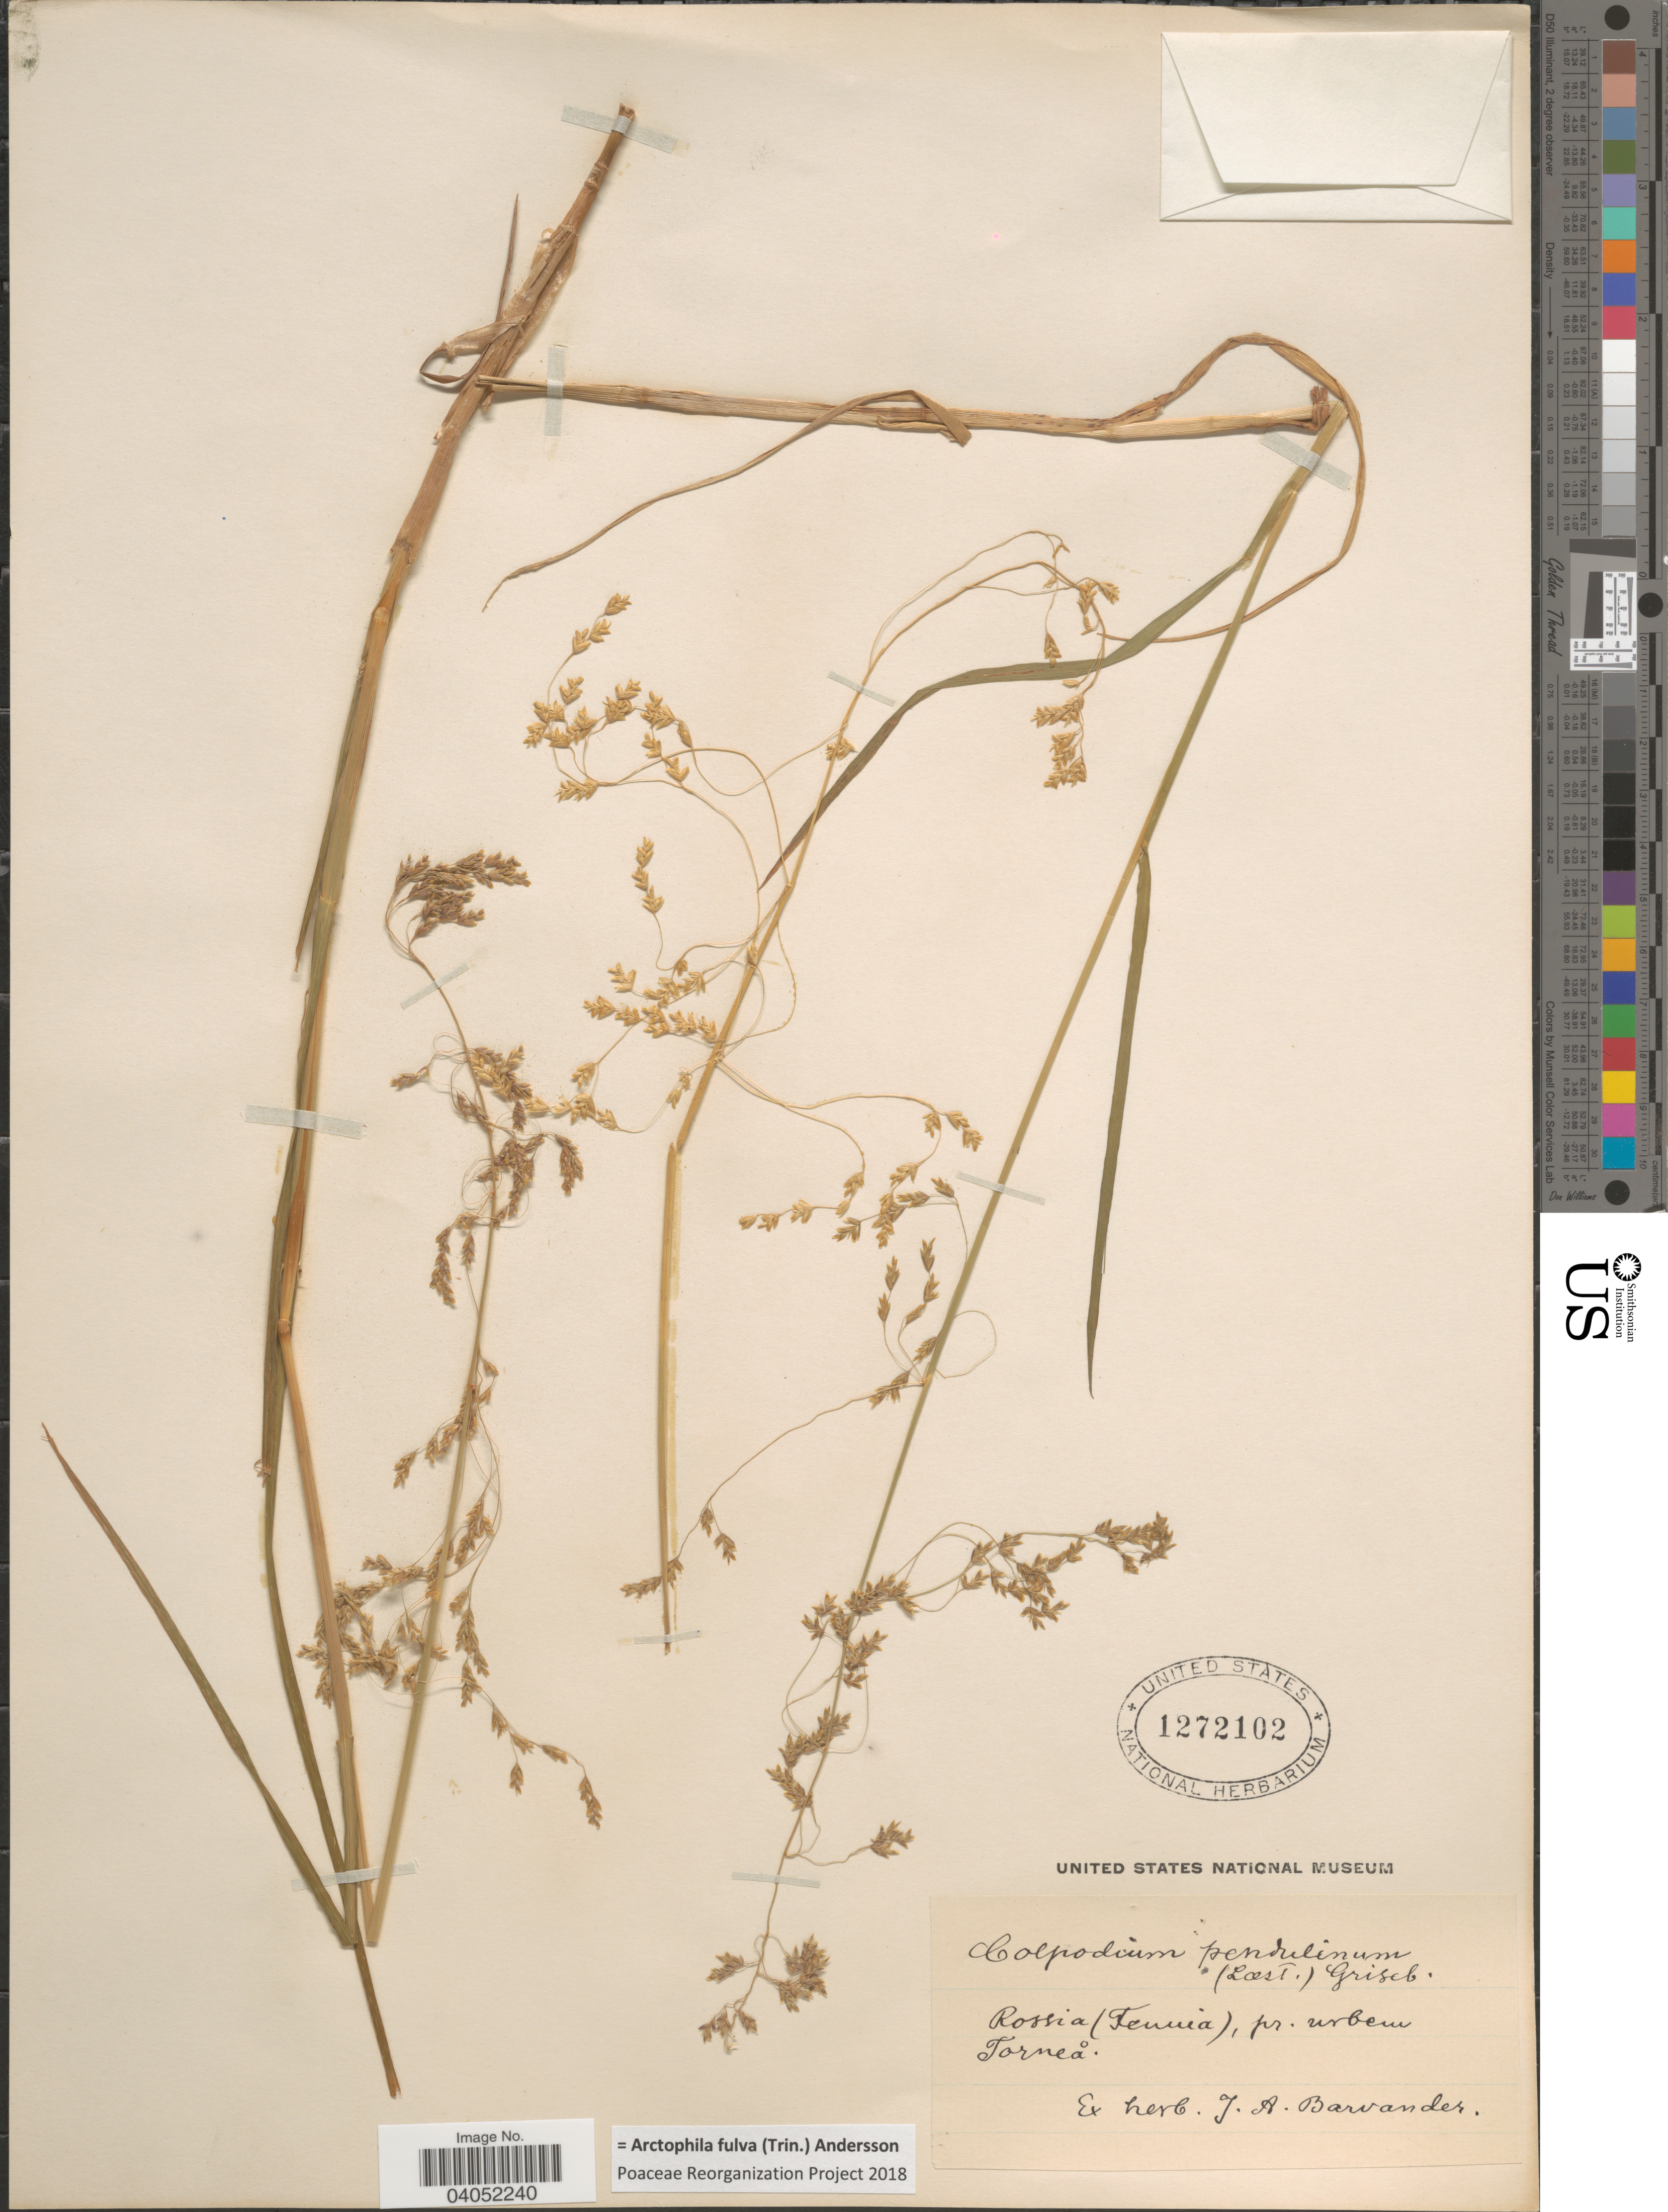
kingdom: Plantae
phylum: Tracheophyta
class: Liliopsida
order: Poales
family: Poaceae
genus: Arctophila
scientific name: Arctophila fulva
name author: (Trin.) Andersson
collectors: Ex herb. J. A. Barvander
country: Finland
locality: Rossia (Fennia), pr. urbem Torneå.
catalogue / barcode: US 1272102